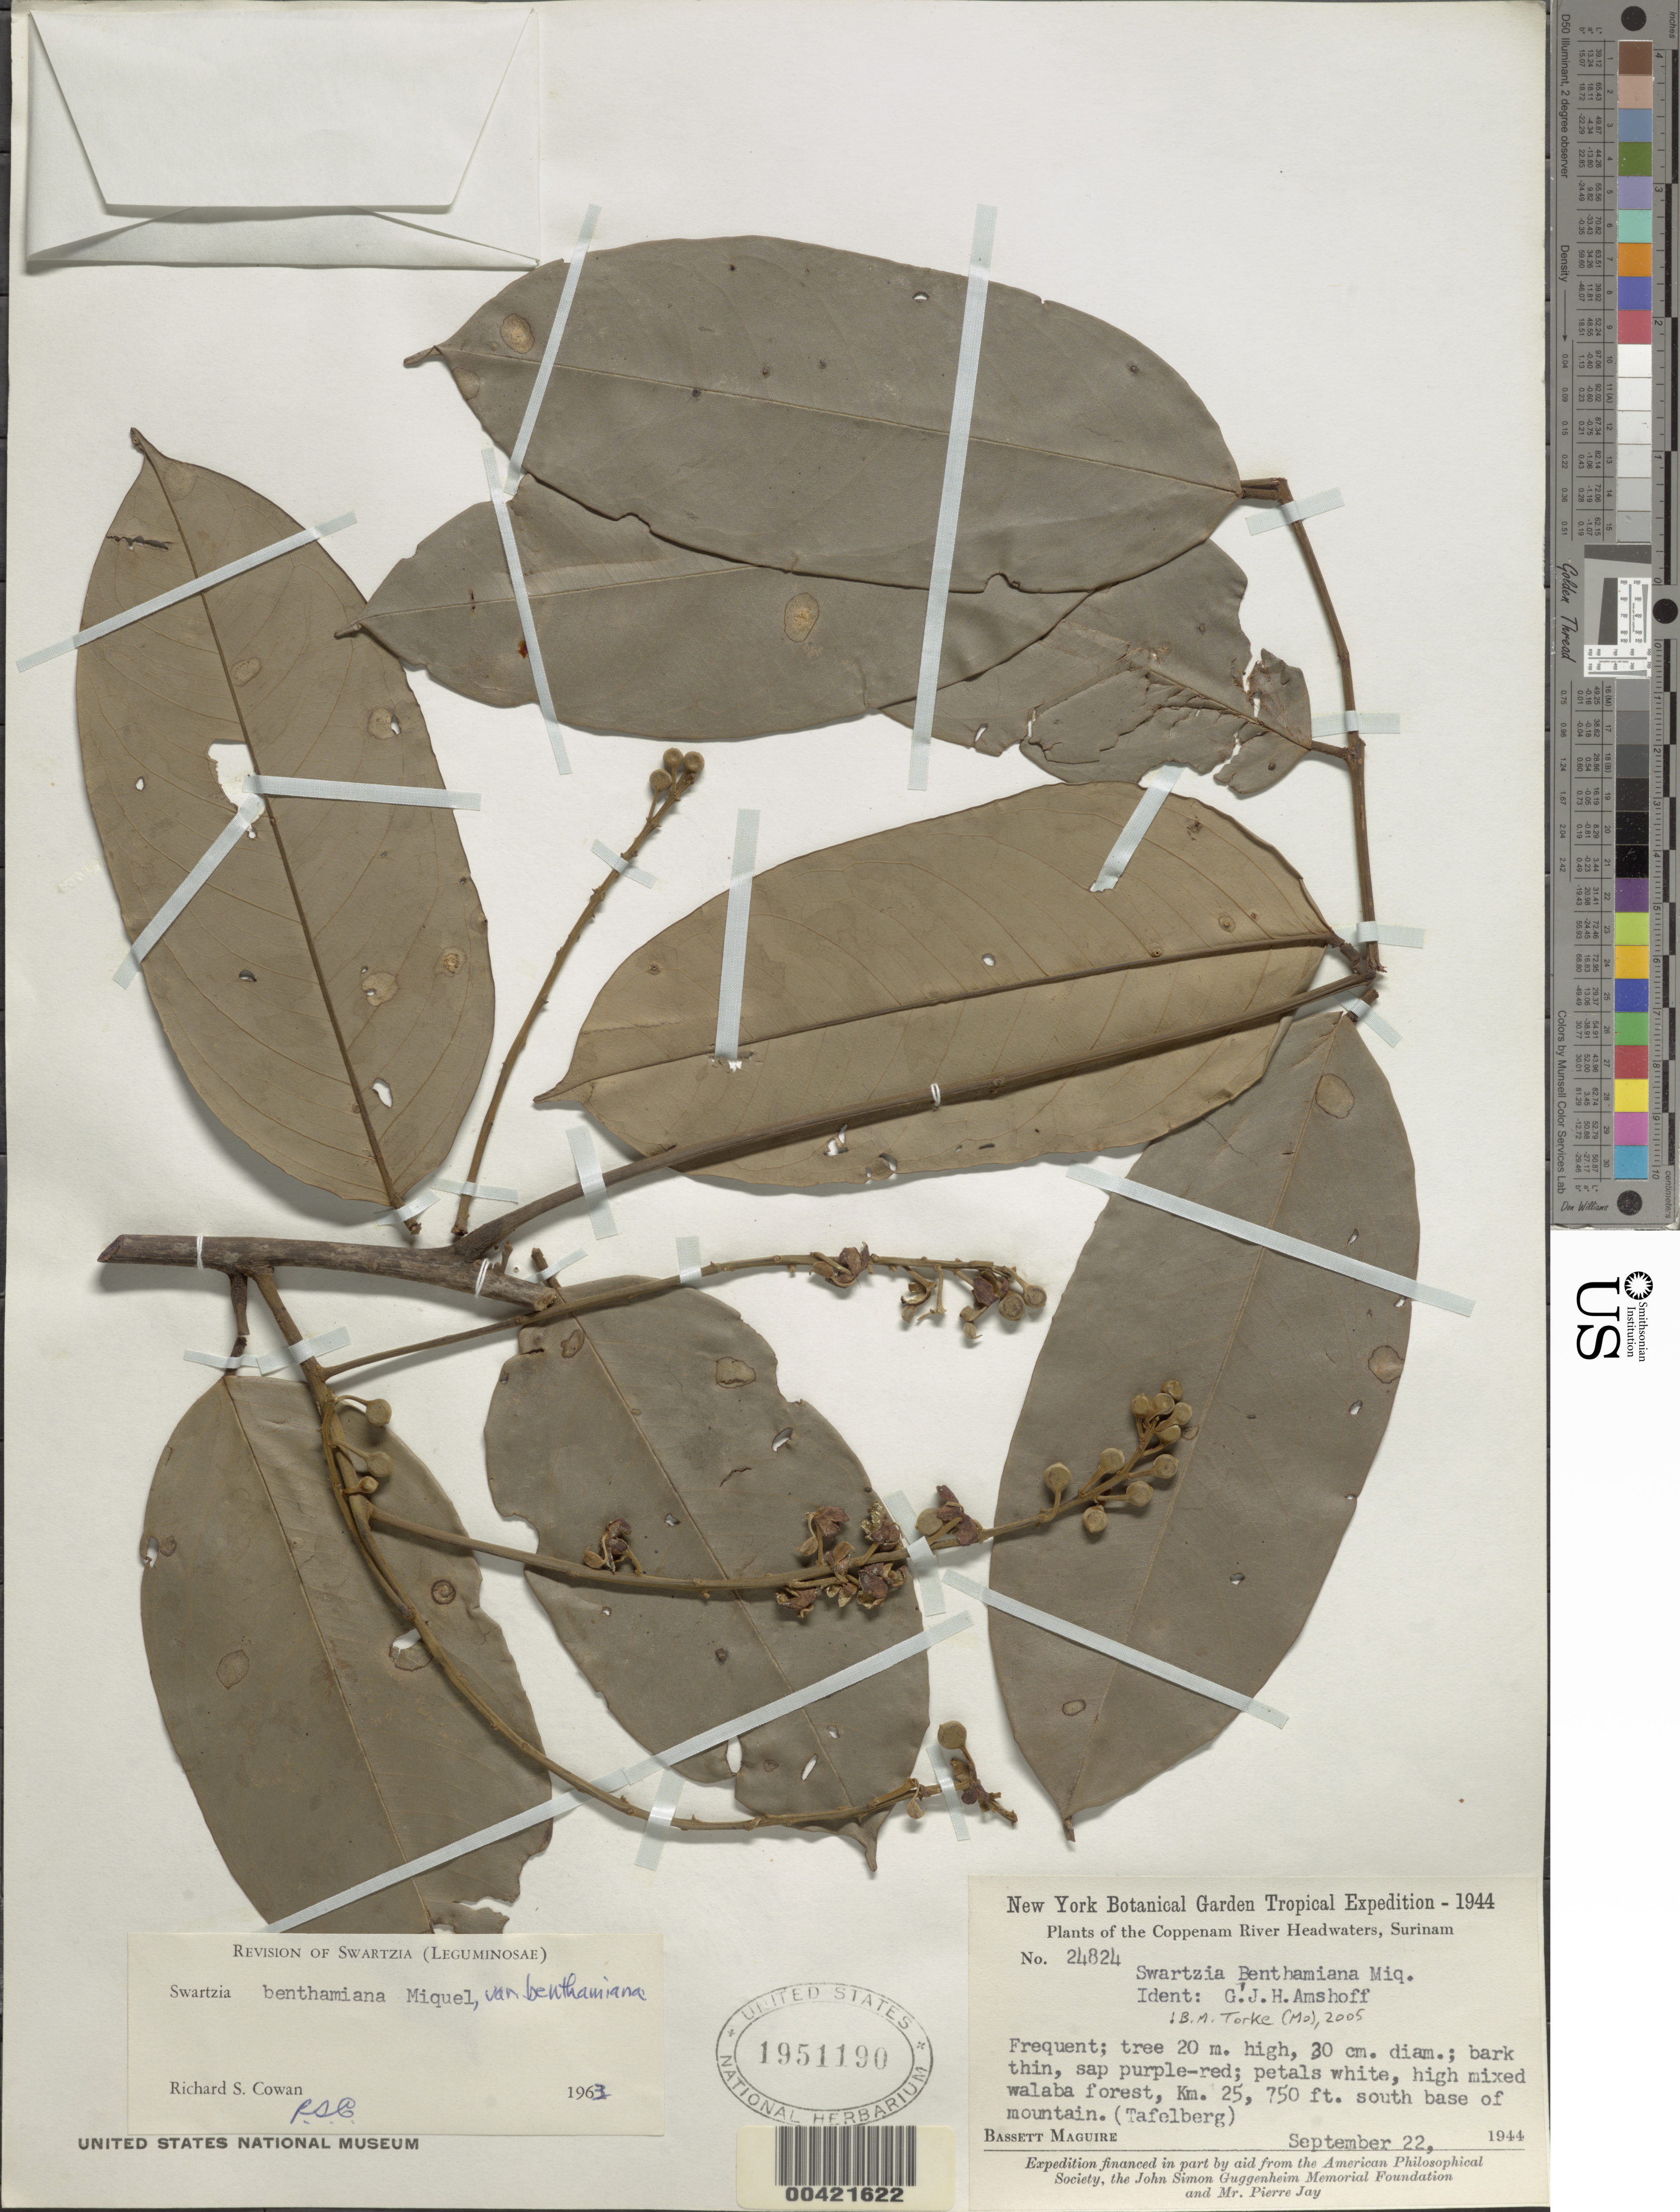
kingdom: Plantae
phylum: Tracheophyta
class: Magnoliopsida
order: Fabales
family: Fabaceae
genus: Swartzia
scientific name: Swartzia benthamiana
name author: Miq.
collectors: B. Maguire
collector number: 24824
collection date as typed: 22 Sep 1944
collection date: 1944-09-22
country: Suriname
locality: Tafelberg, km 25, s base of; coppenam river headwaters;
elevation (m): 229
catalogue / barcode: US 1951190